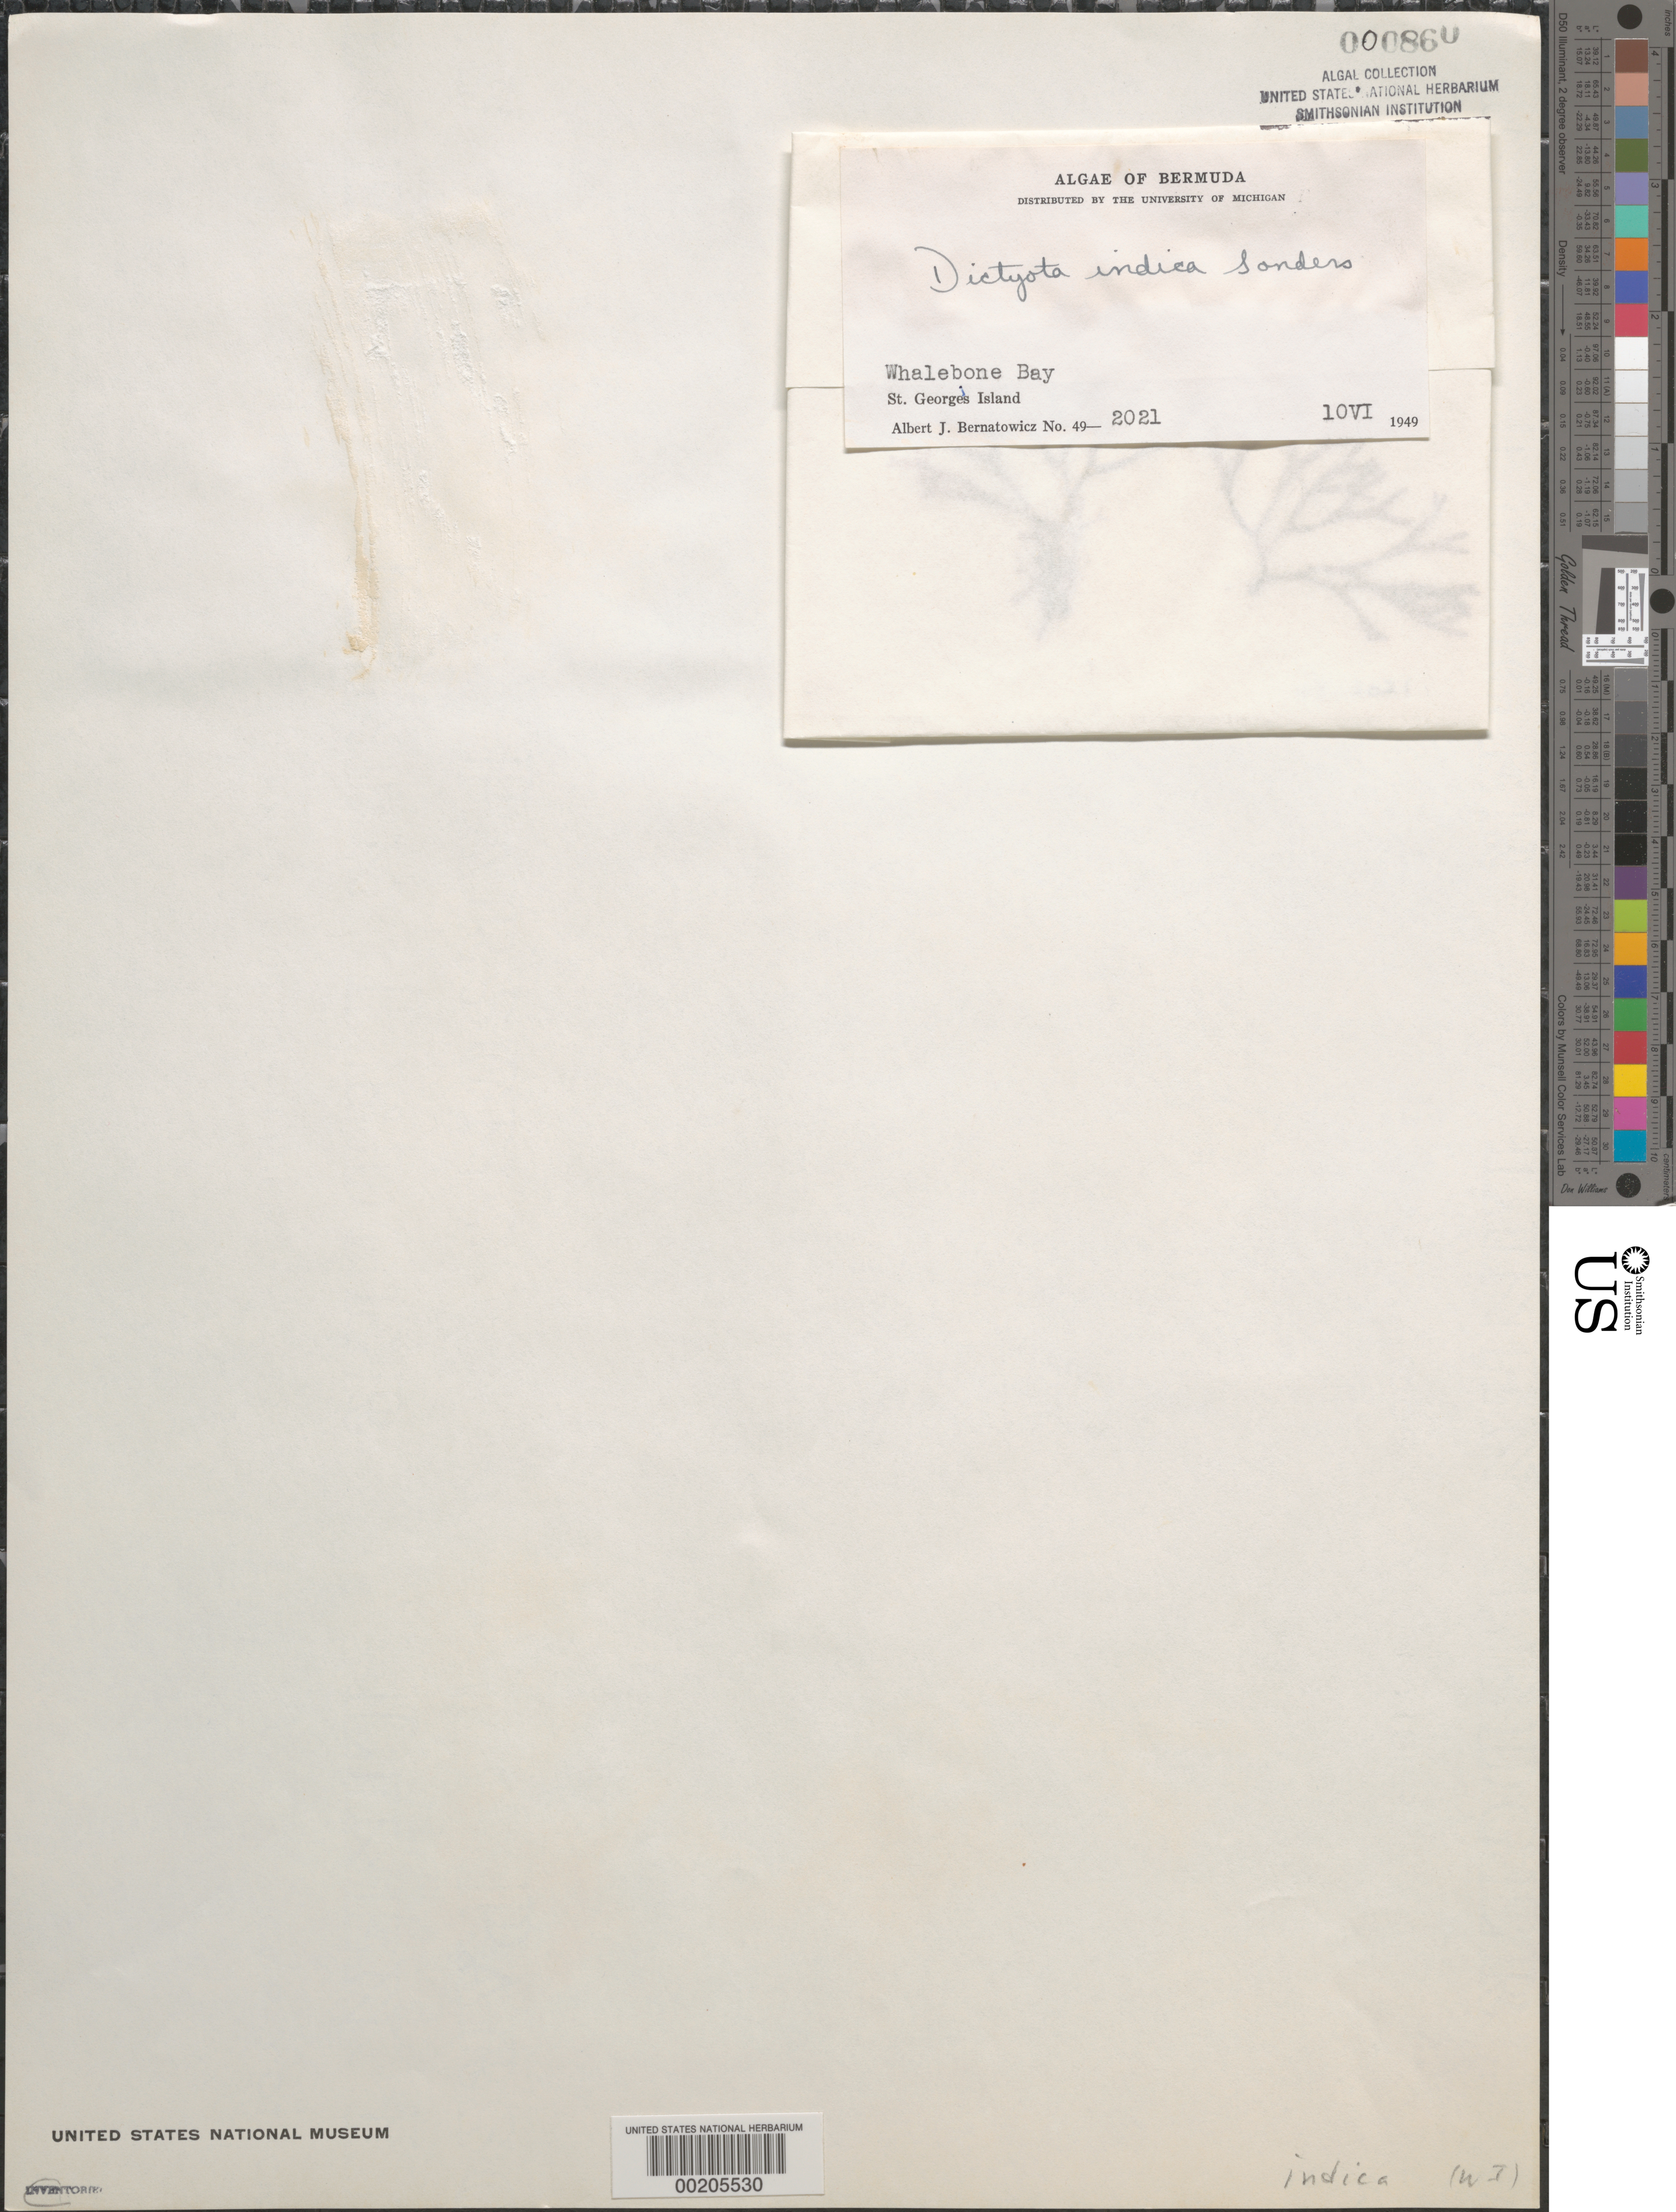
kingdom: Chromista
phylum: Ochrophyta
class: Phaeophyceae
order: Dictyotales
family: Dictyotaceae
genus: Dictyota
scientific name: Dictyota indica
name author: Anand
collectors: A. Bernatowicz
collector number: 49-2021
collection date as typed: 10 Jun 1949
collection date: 1949-06-10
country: Bermuda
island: St. George's Island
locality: Whalebone Bay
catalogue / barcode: US 860